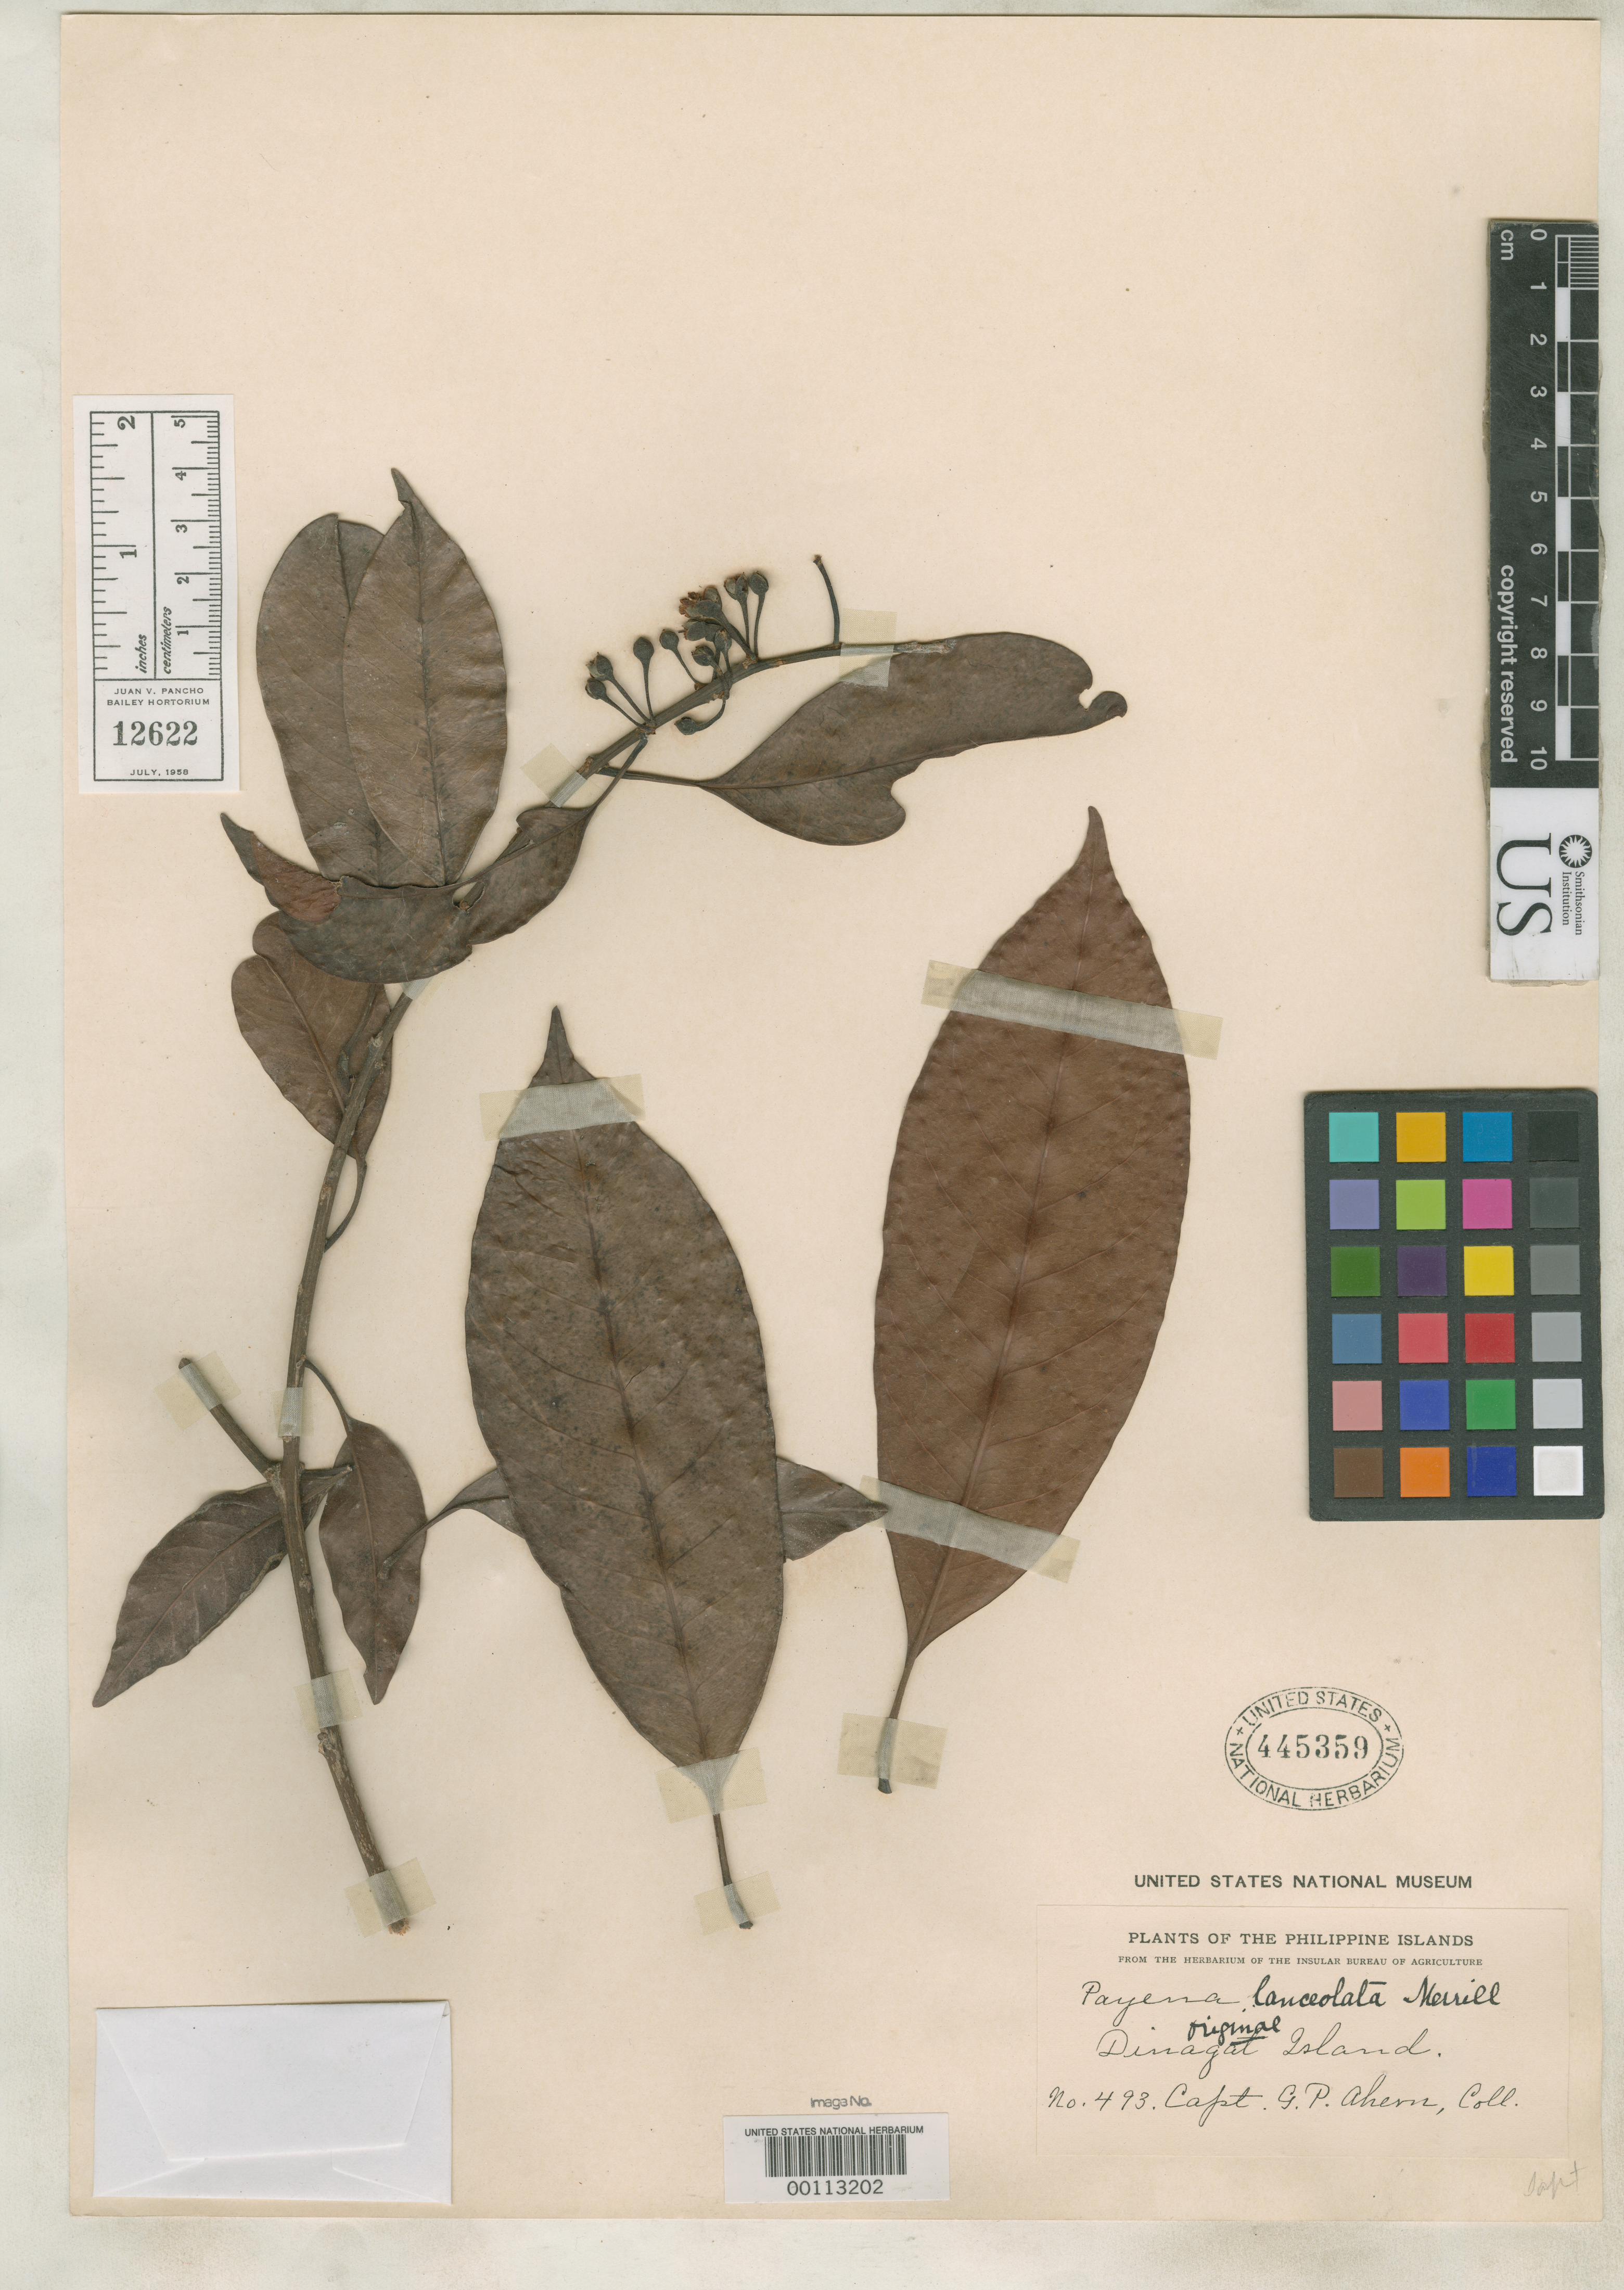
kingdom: Plantae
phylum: Tracheophyta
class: Magnoliopsida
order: Ericales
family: Sapotaceae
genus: Payena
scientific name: Payena lanceolata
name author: Merr.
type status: Isotype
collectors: G. Ahern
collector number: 493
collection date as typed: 1901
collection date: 1901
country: Philippines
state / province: Caraga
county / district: Surigao del Norte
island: Dinagat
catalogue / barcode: US 445359